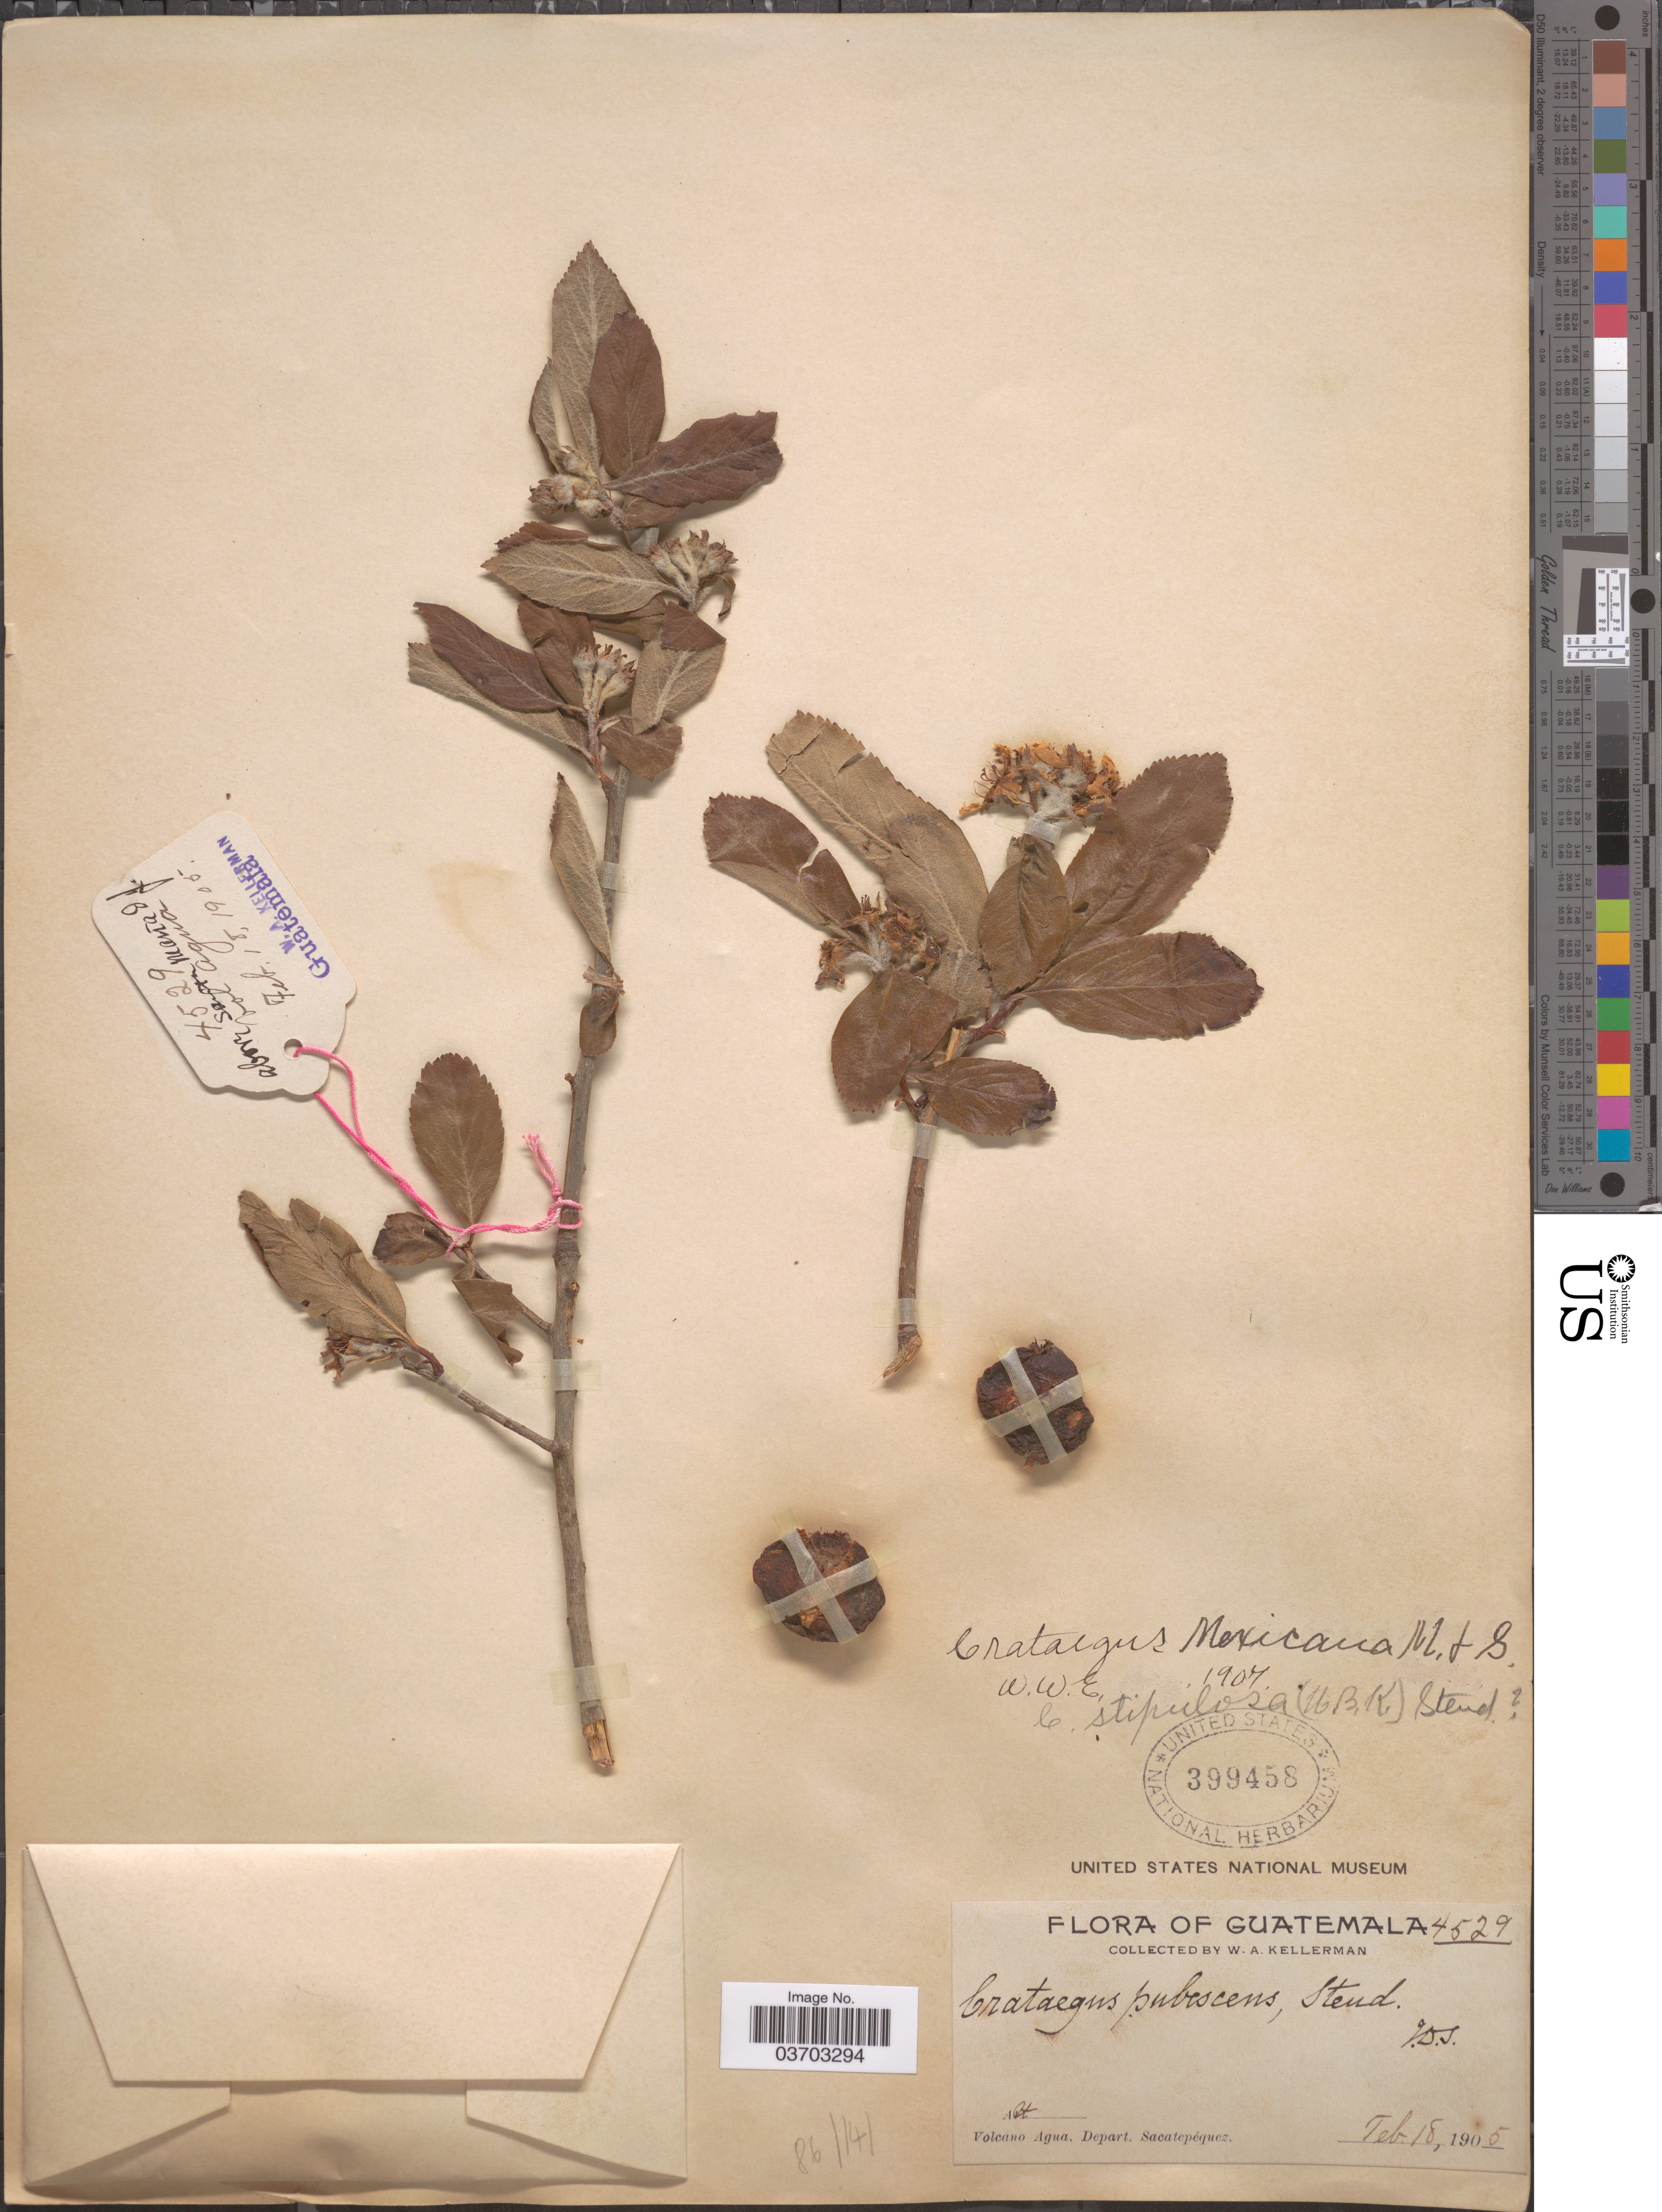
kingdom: Plantae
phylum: Tracheophyta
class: Magnoliopsida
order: Rosales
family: Rosaceae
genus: Crataegus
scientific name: Crataegus pubescens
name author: (C. Presl) C. Presl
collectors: W. Kellerman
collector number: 4529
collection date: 1905-02-18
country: Guatemala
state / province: Sacatepequez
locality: Volcano Agua, Depart. Sacatepéquez. Above Santa Maria.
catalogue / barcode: US 399458